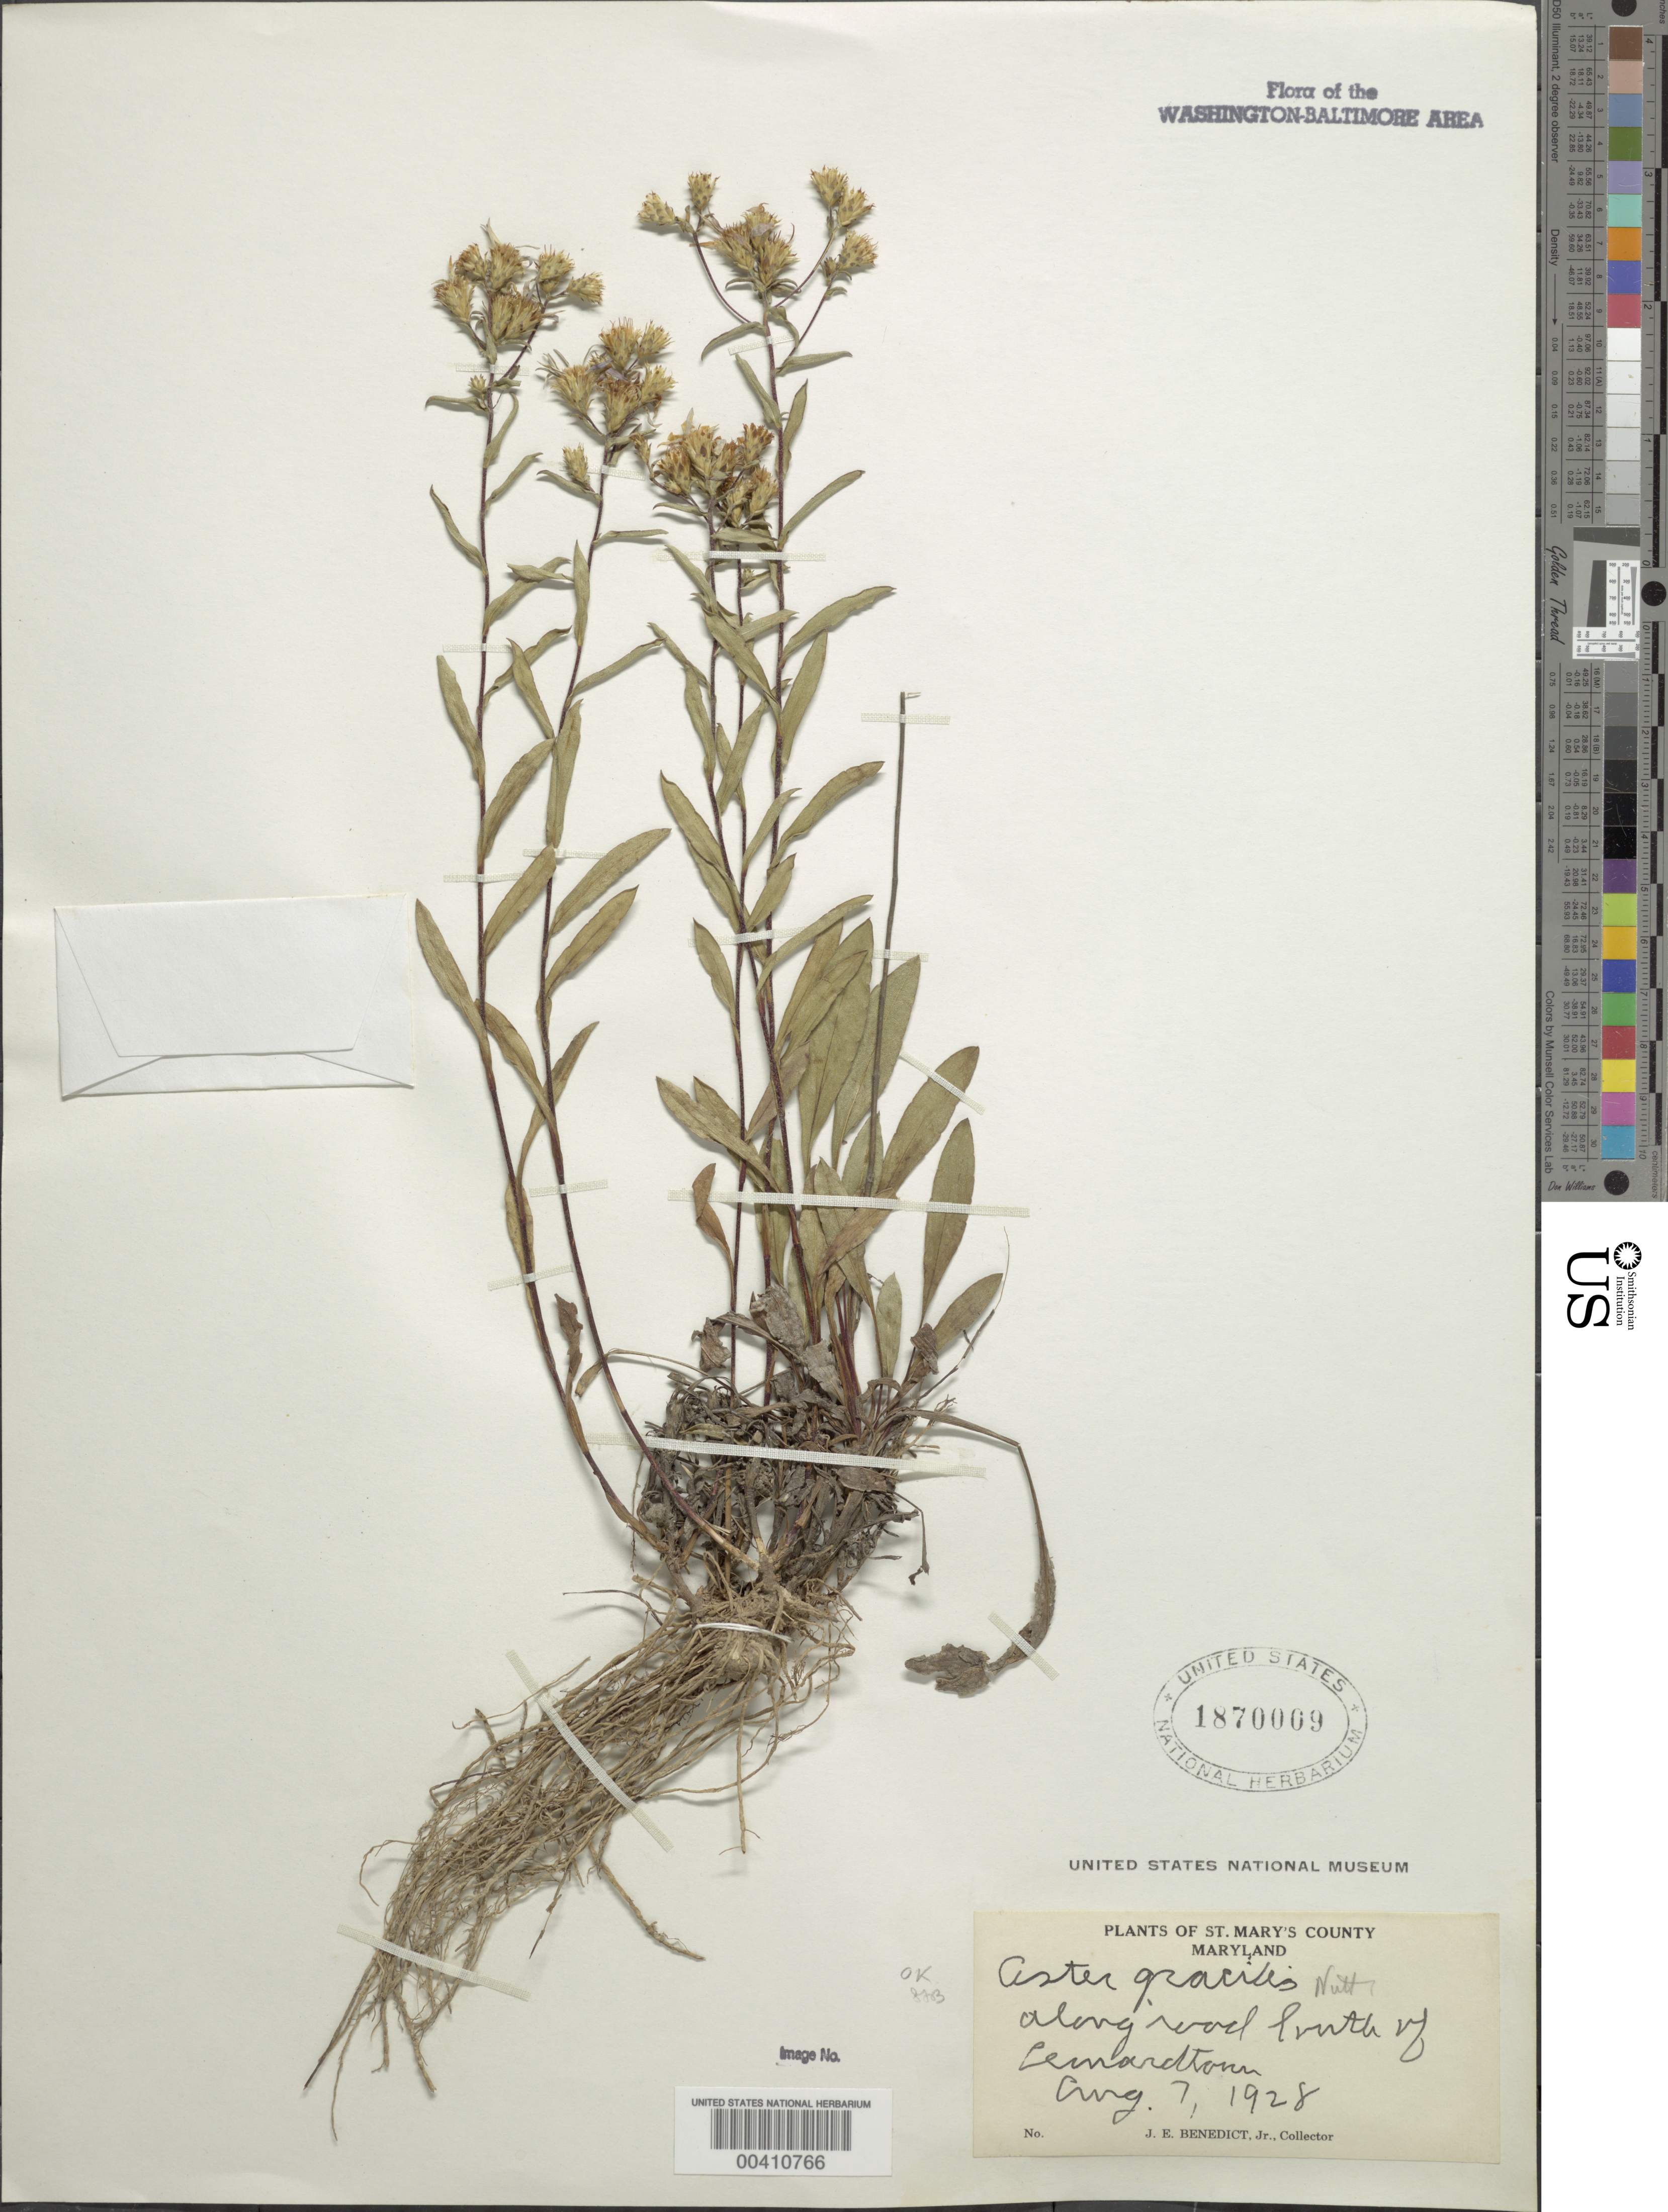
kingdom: Plantae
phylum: Tracheophyta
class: Magnoliopsida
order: Asterales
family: Asteraceae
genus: Eurybia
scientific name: Eurybia compacta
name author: G.L. Nesom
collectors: J. Benedict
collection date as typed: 07 Aug 1928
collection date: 1928-08-07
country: United States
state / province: Maryland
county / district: St. Mary's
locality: Germantown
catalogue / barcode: US 1870009